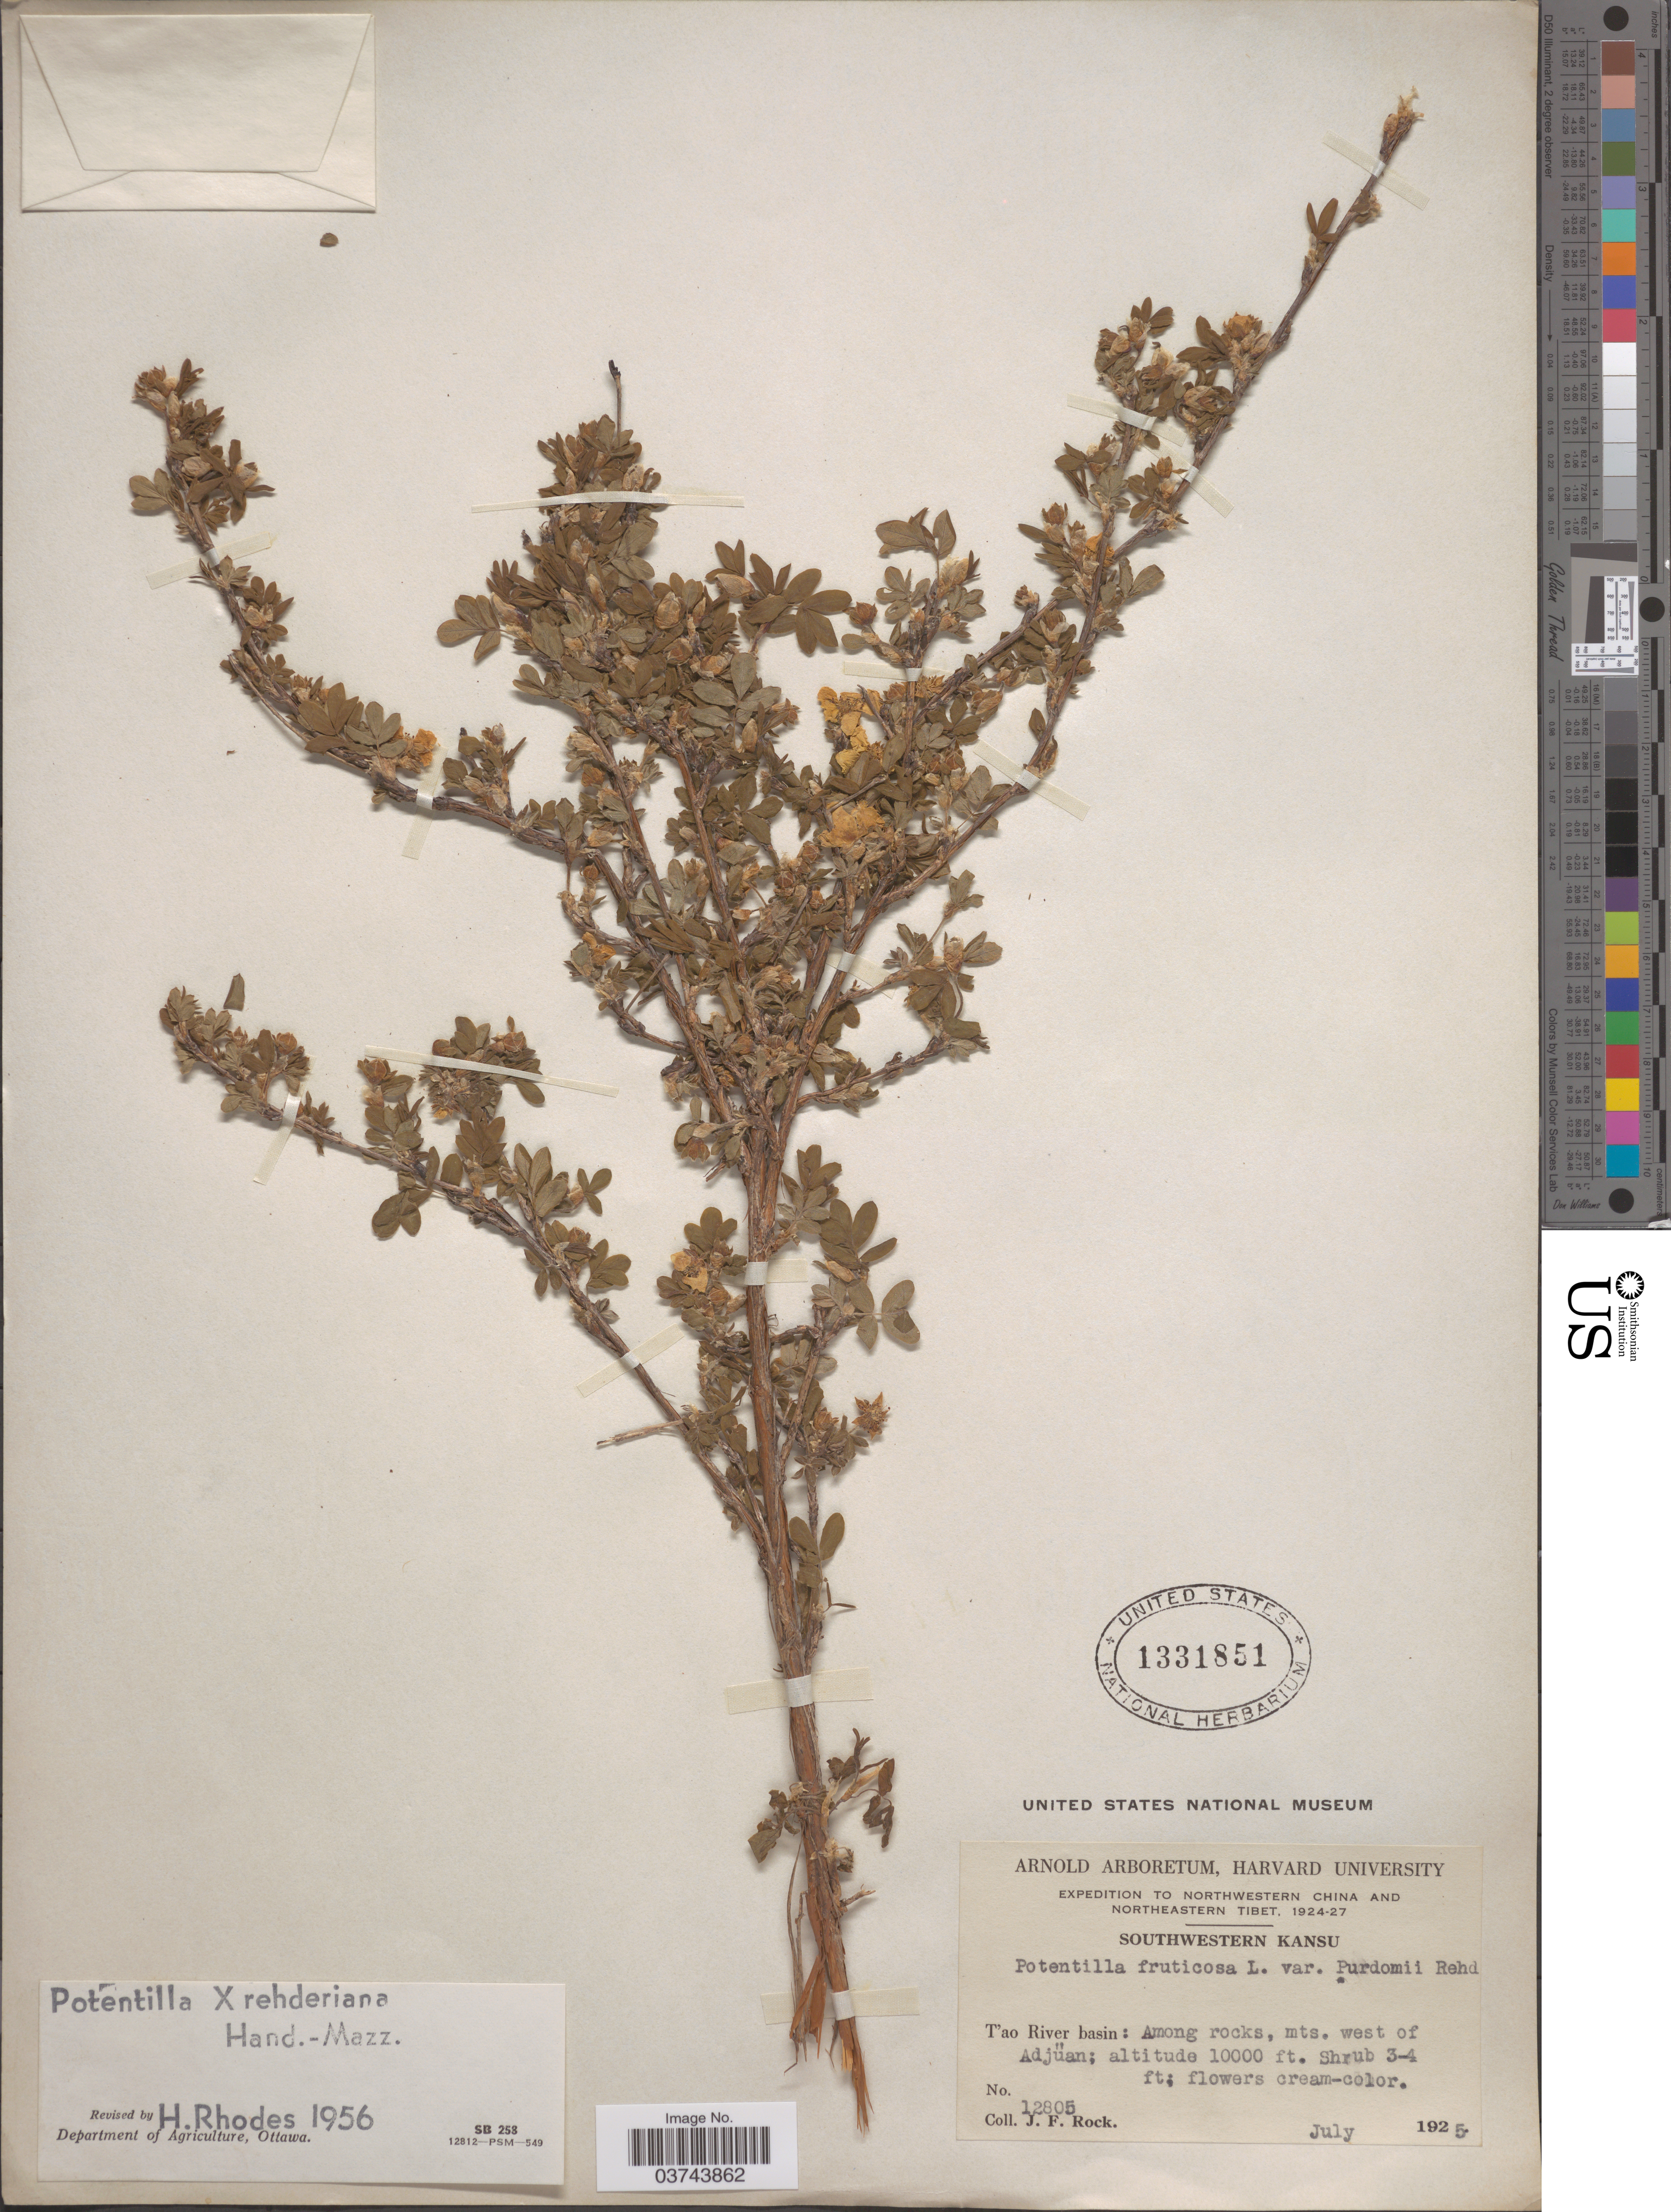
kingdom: Plantae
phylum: Tracheophyta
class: Magnoliopsida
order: Rosales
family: Rosaceae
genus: Dasiphora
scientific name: Dasiphora parvifolia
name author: (Fisch. ex Lehm.) Juz.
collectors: J. Rock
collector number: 12805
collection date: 1925-07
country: China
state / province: Gansu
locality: Northwestern China and Northeastern Tibet. Southwestern Kansu. T'ao River basin: Among rocks, mts. west of Adjüan.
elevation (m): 3048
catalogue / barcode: US 1331851